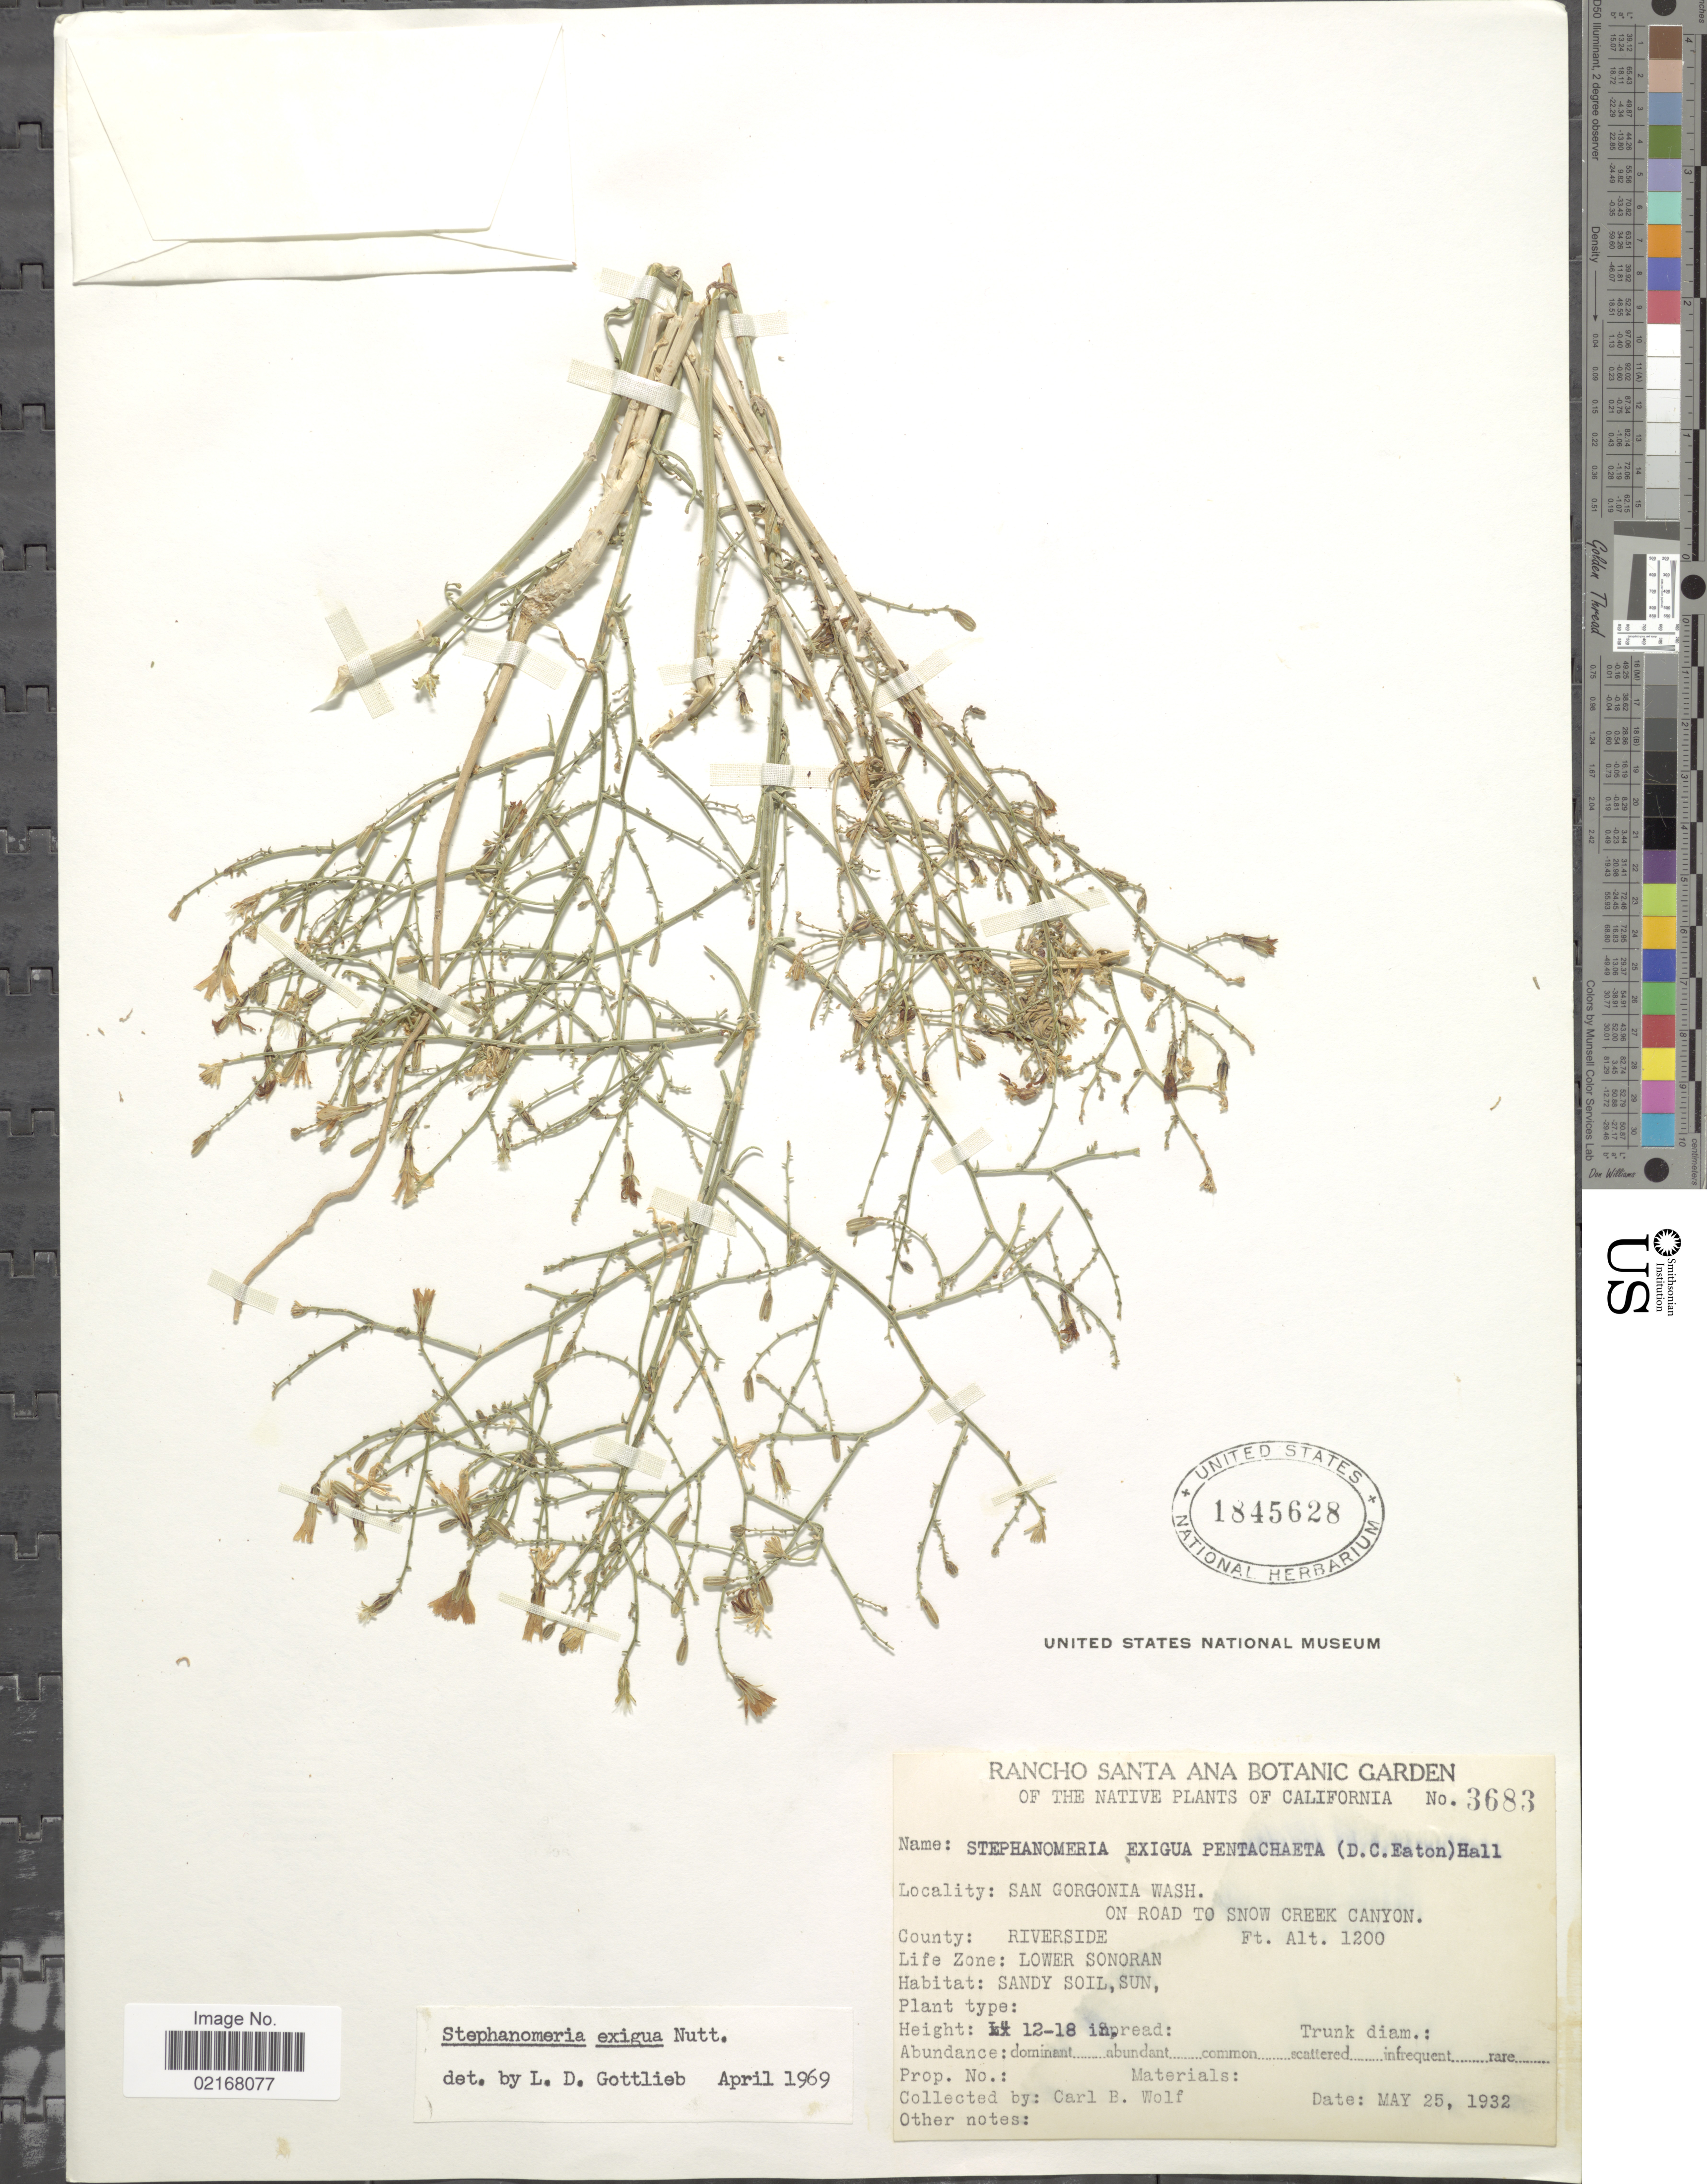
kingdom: Plantae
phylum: Tracheophyta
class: Magnoliopsida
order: Asterales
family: Asteraceae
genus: Stephanomeria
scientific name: Stephanomeria exigua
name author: Nutt.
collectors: C. B. Wolf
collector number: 3683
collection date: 1932-05-25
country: United States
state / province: California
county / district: Riverside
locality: San Gorgonia Wash. on road to Snow Creek Canyon. County: Riverside. Lower Sonoran.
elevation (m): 366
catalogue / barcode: US 1845628